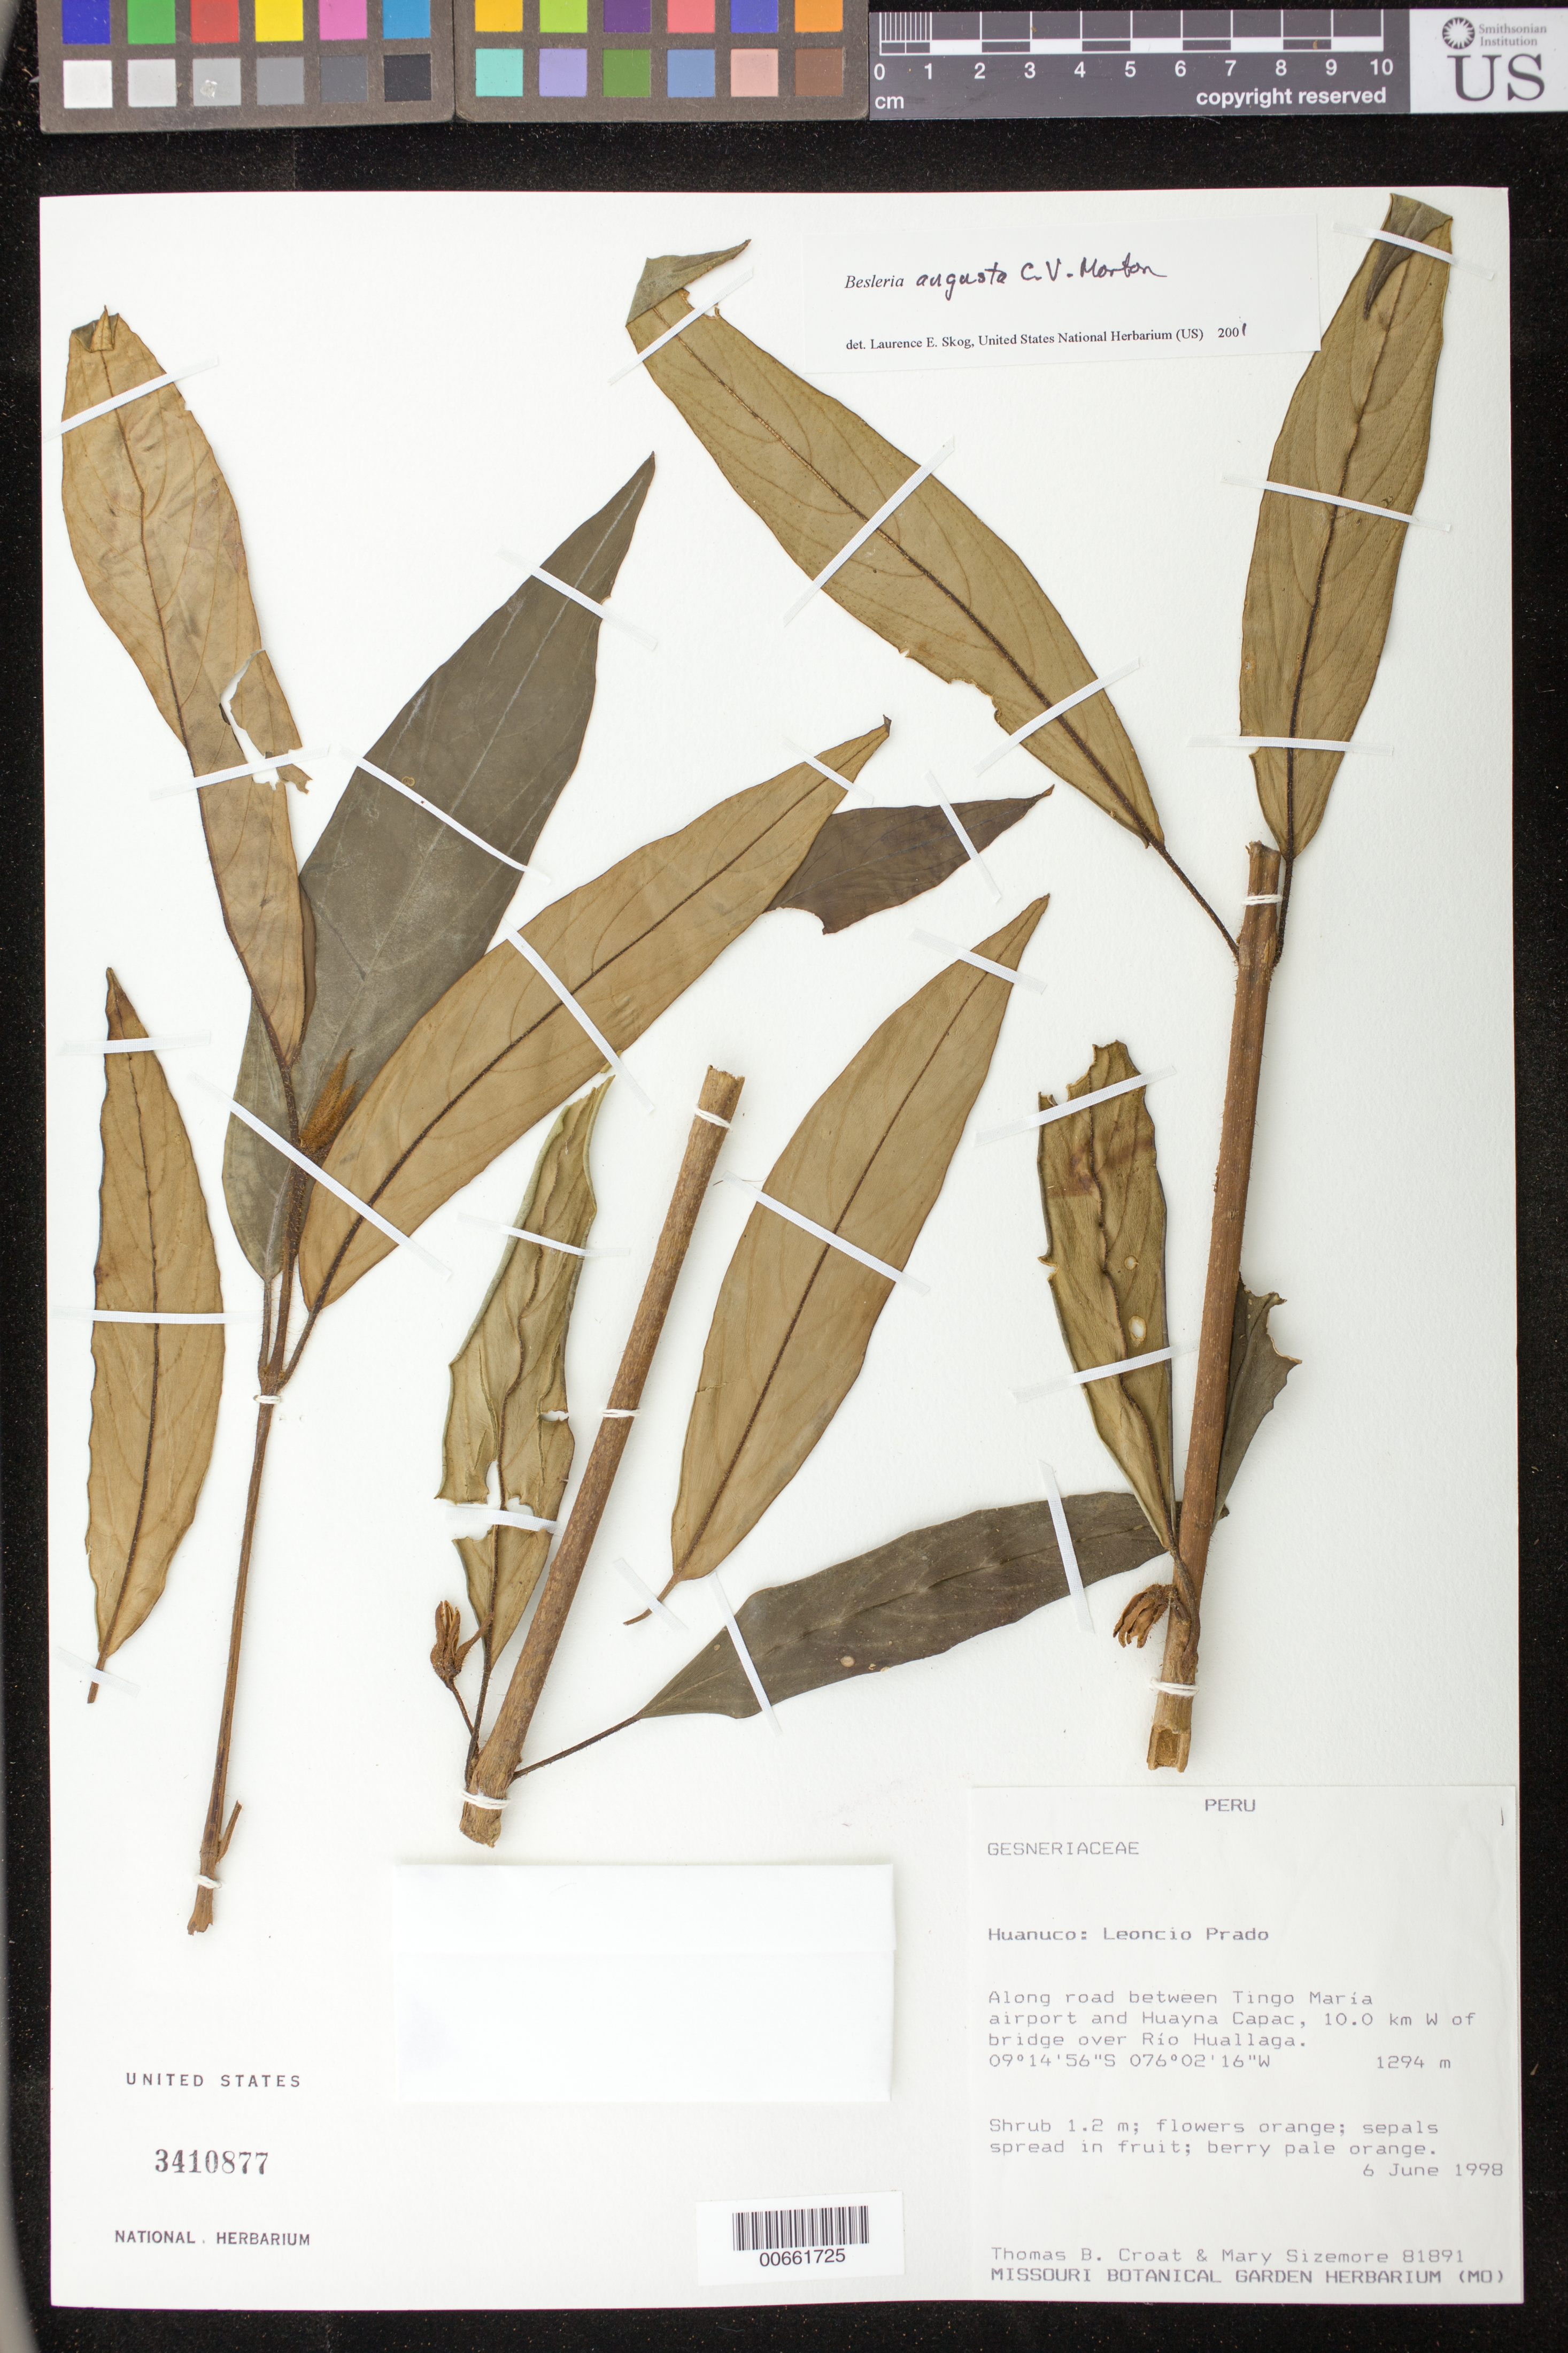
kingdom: Plantae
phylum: Tracheophyta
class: Magnoliopsida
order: Lamiales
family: Gesneriaceae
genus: Besleria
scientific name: Besleria angusta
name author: C.V. Morton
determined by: Skog, Laurence E.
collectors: T. B. Croat & M. Sizemore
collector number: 81891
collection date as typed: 06 Jun 1998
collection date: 1998-06-06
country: Peru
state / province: Huánuco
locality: Leoncio Prado, along road between Tingo María airport and Huayna Capac, 10 km W of bridge over Río Huallaga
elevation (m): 1294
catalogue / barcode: US 3410877